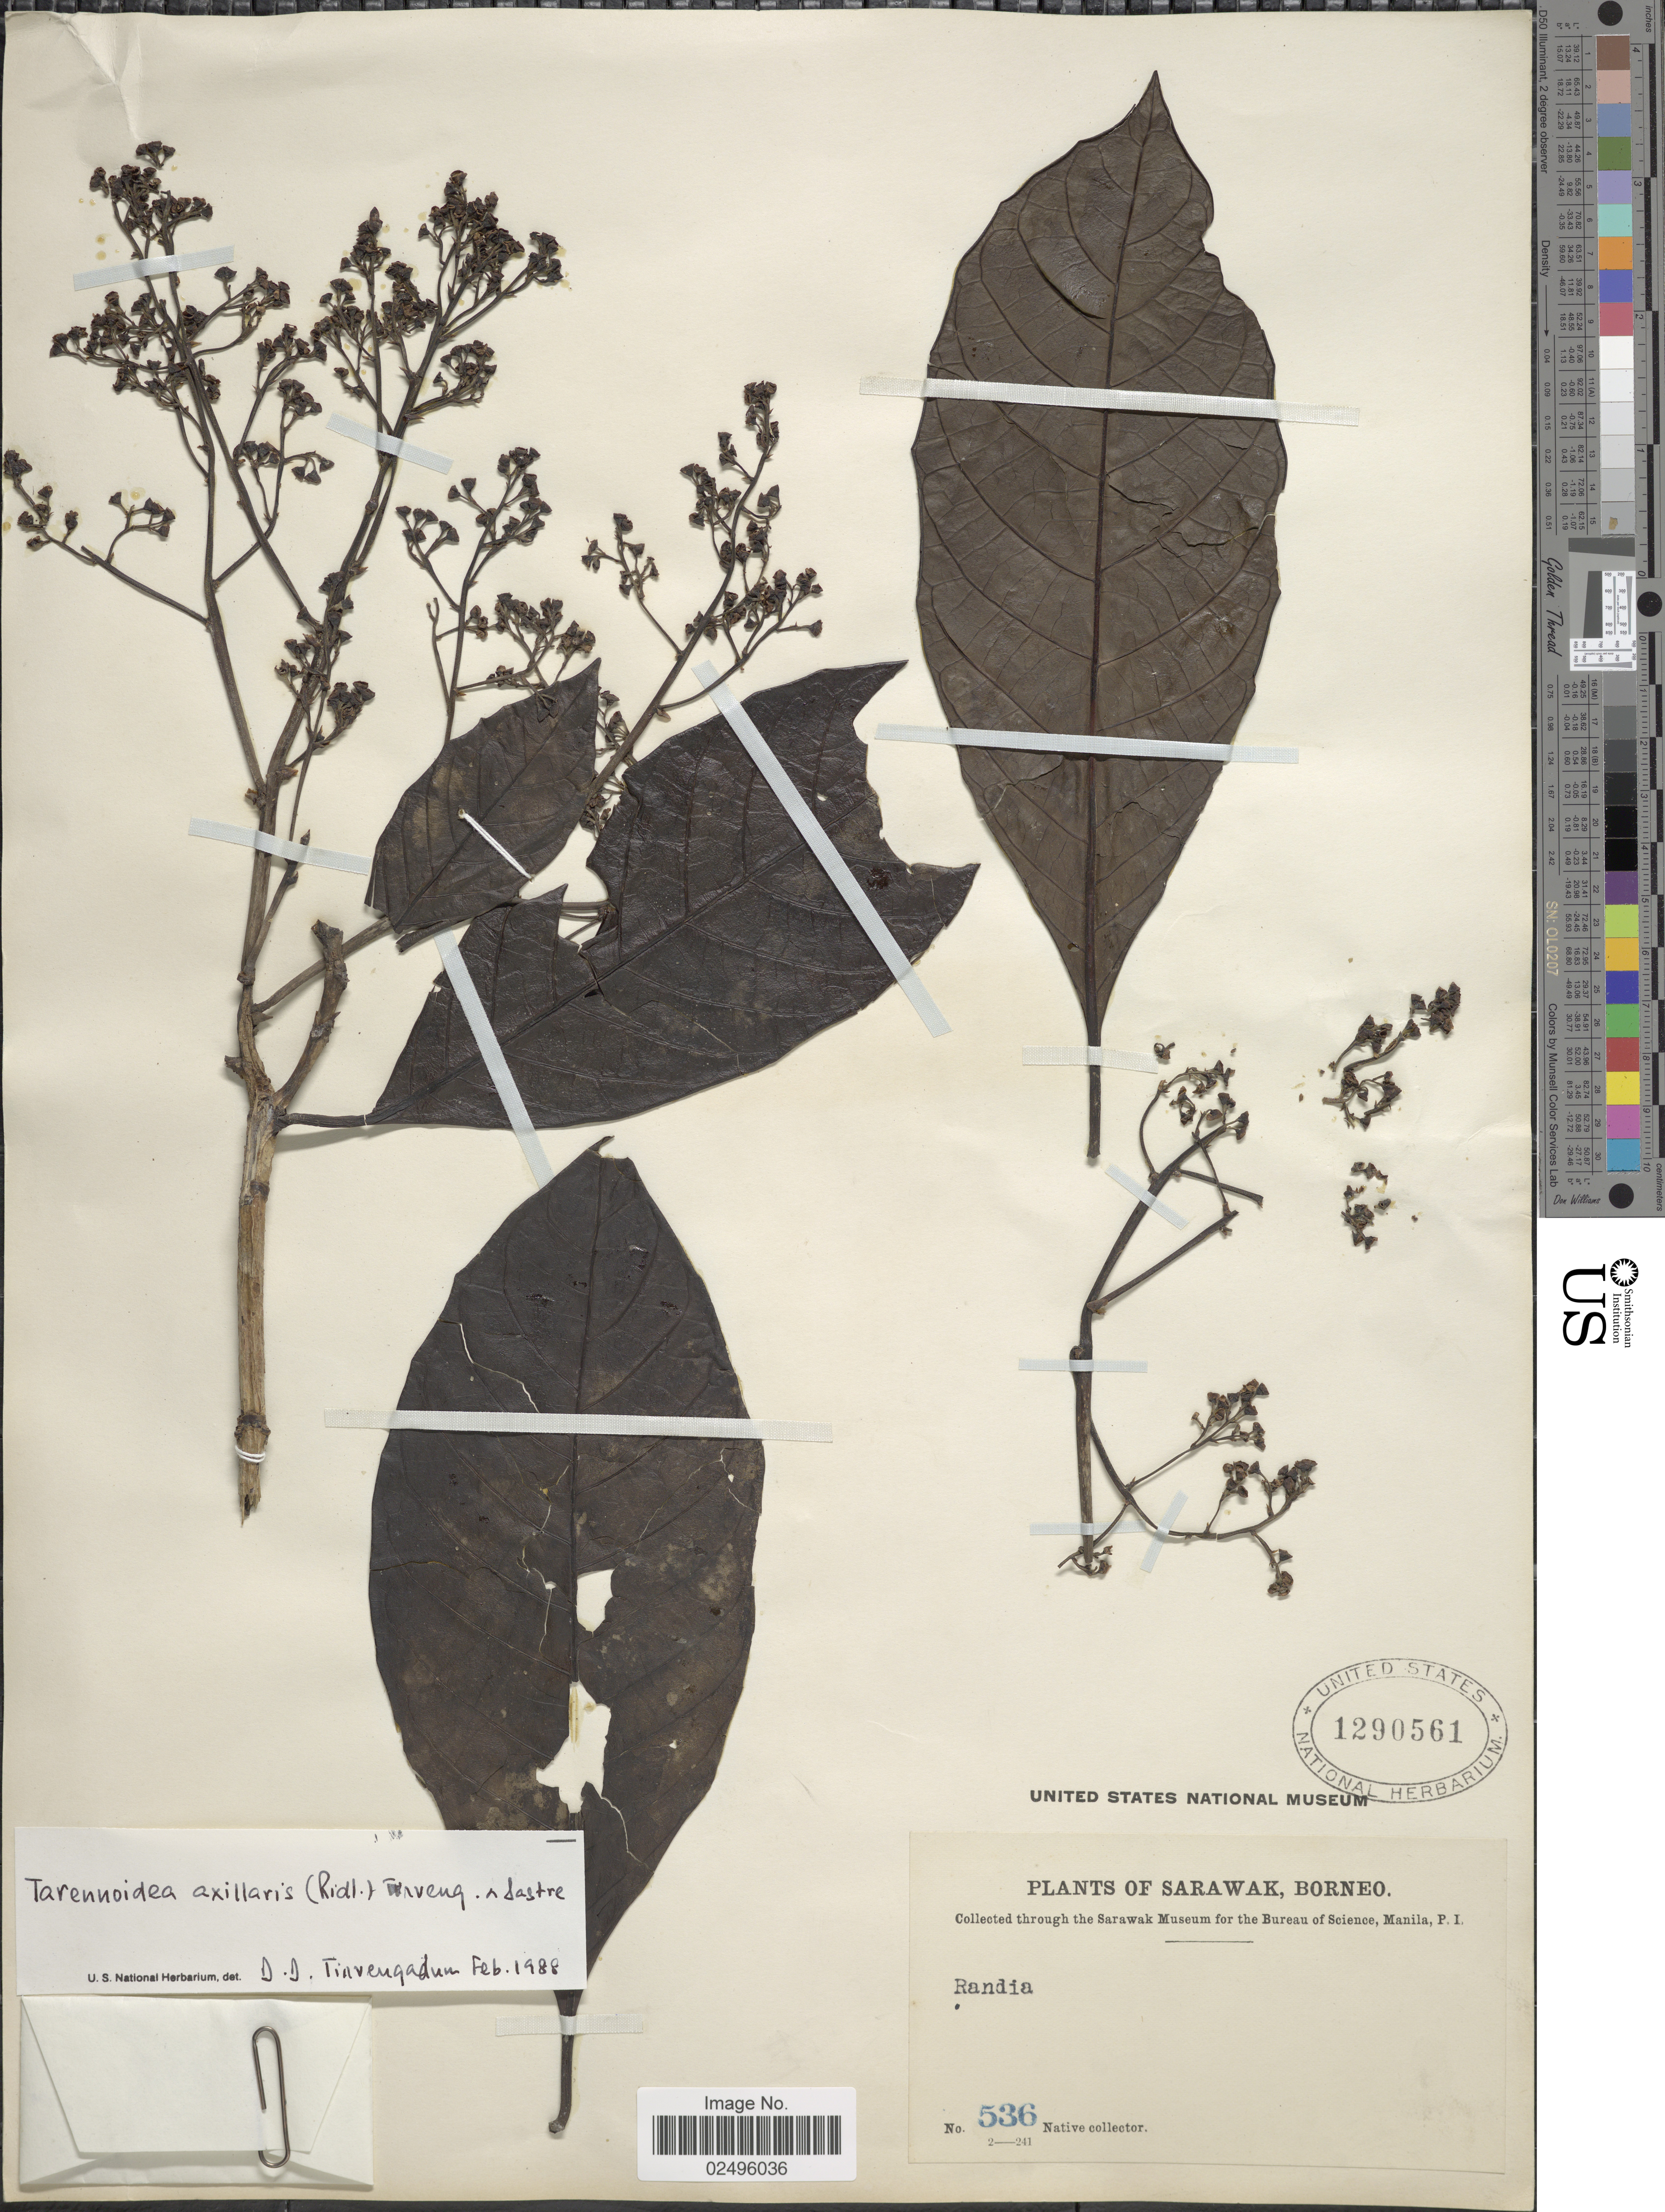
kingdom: Plantae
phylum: Tracheophyta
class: Magnoliopsida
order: Gentianales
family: Rubiaceae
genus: Tarennoidea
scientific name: Tarennoidea axillaris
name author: (Ridl.) Tirveng. & Sastre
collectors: Native collector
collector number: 536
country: Malaysia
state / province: Sarawak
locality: Borneo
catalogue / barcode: US 1290561